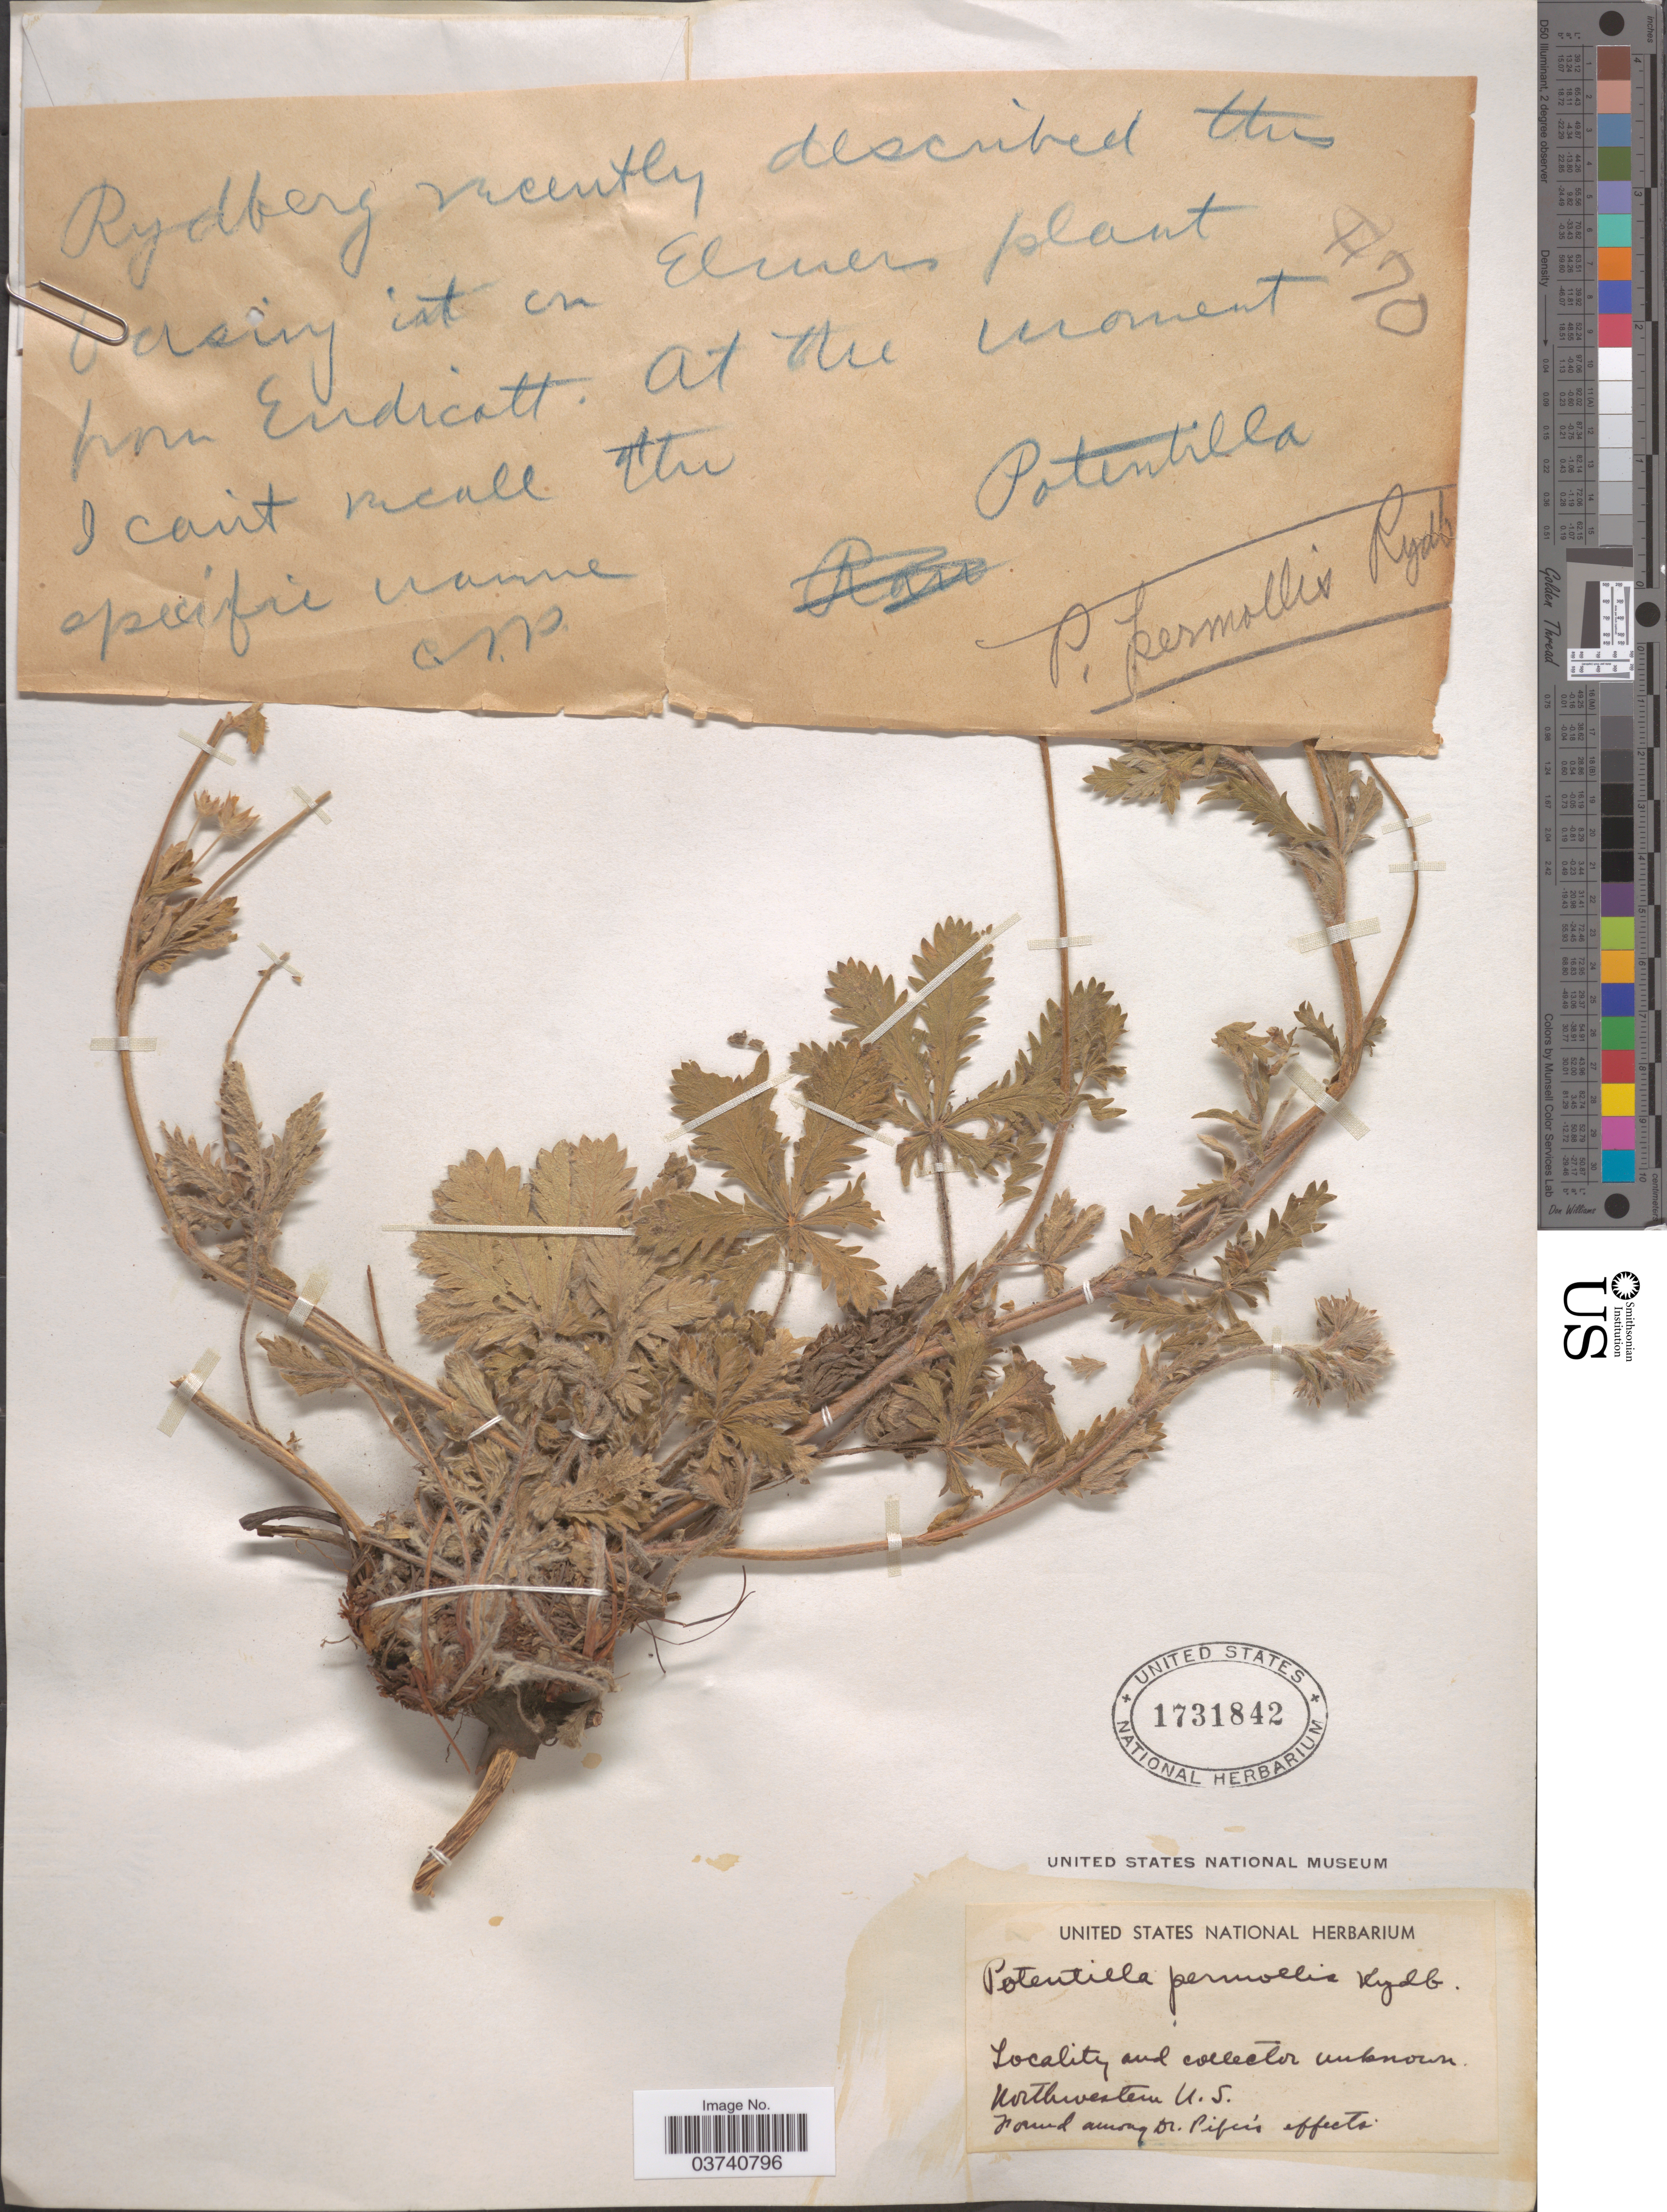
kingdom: Plantae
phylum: Tracheophyta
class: Magnoliopsida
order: Rosales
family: Rosaceae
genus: Potentilla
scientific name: Potentilla permollis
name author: Rydb.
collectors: ex herb. United States National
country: United States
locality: Northwestern U.S.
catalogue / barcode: US 1731842